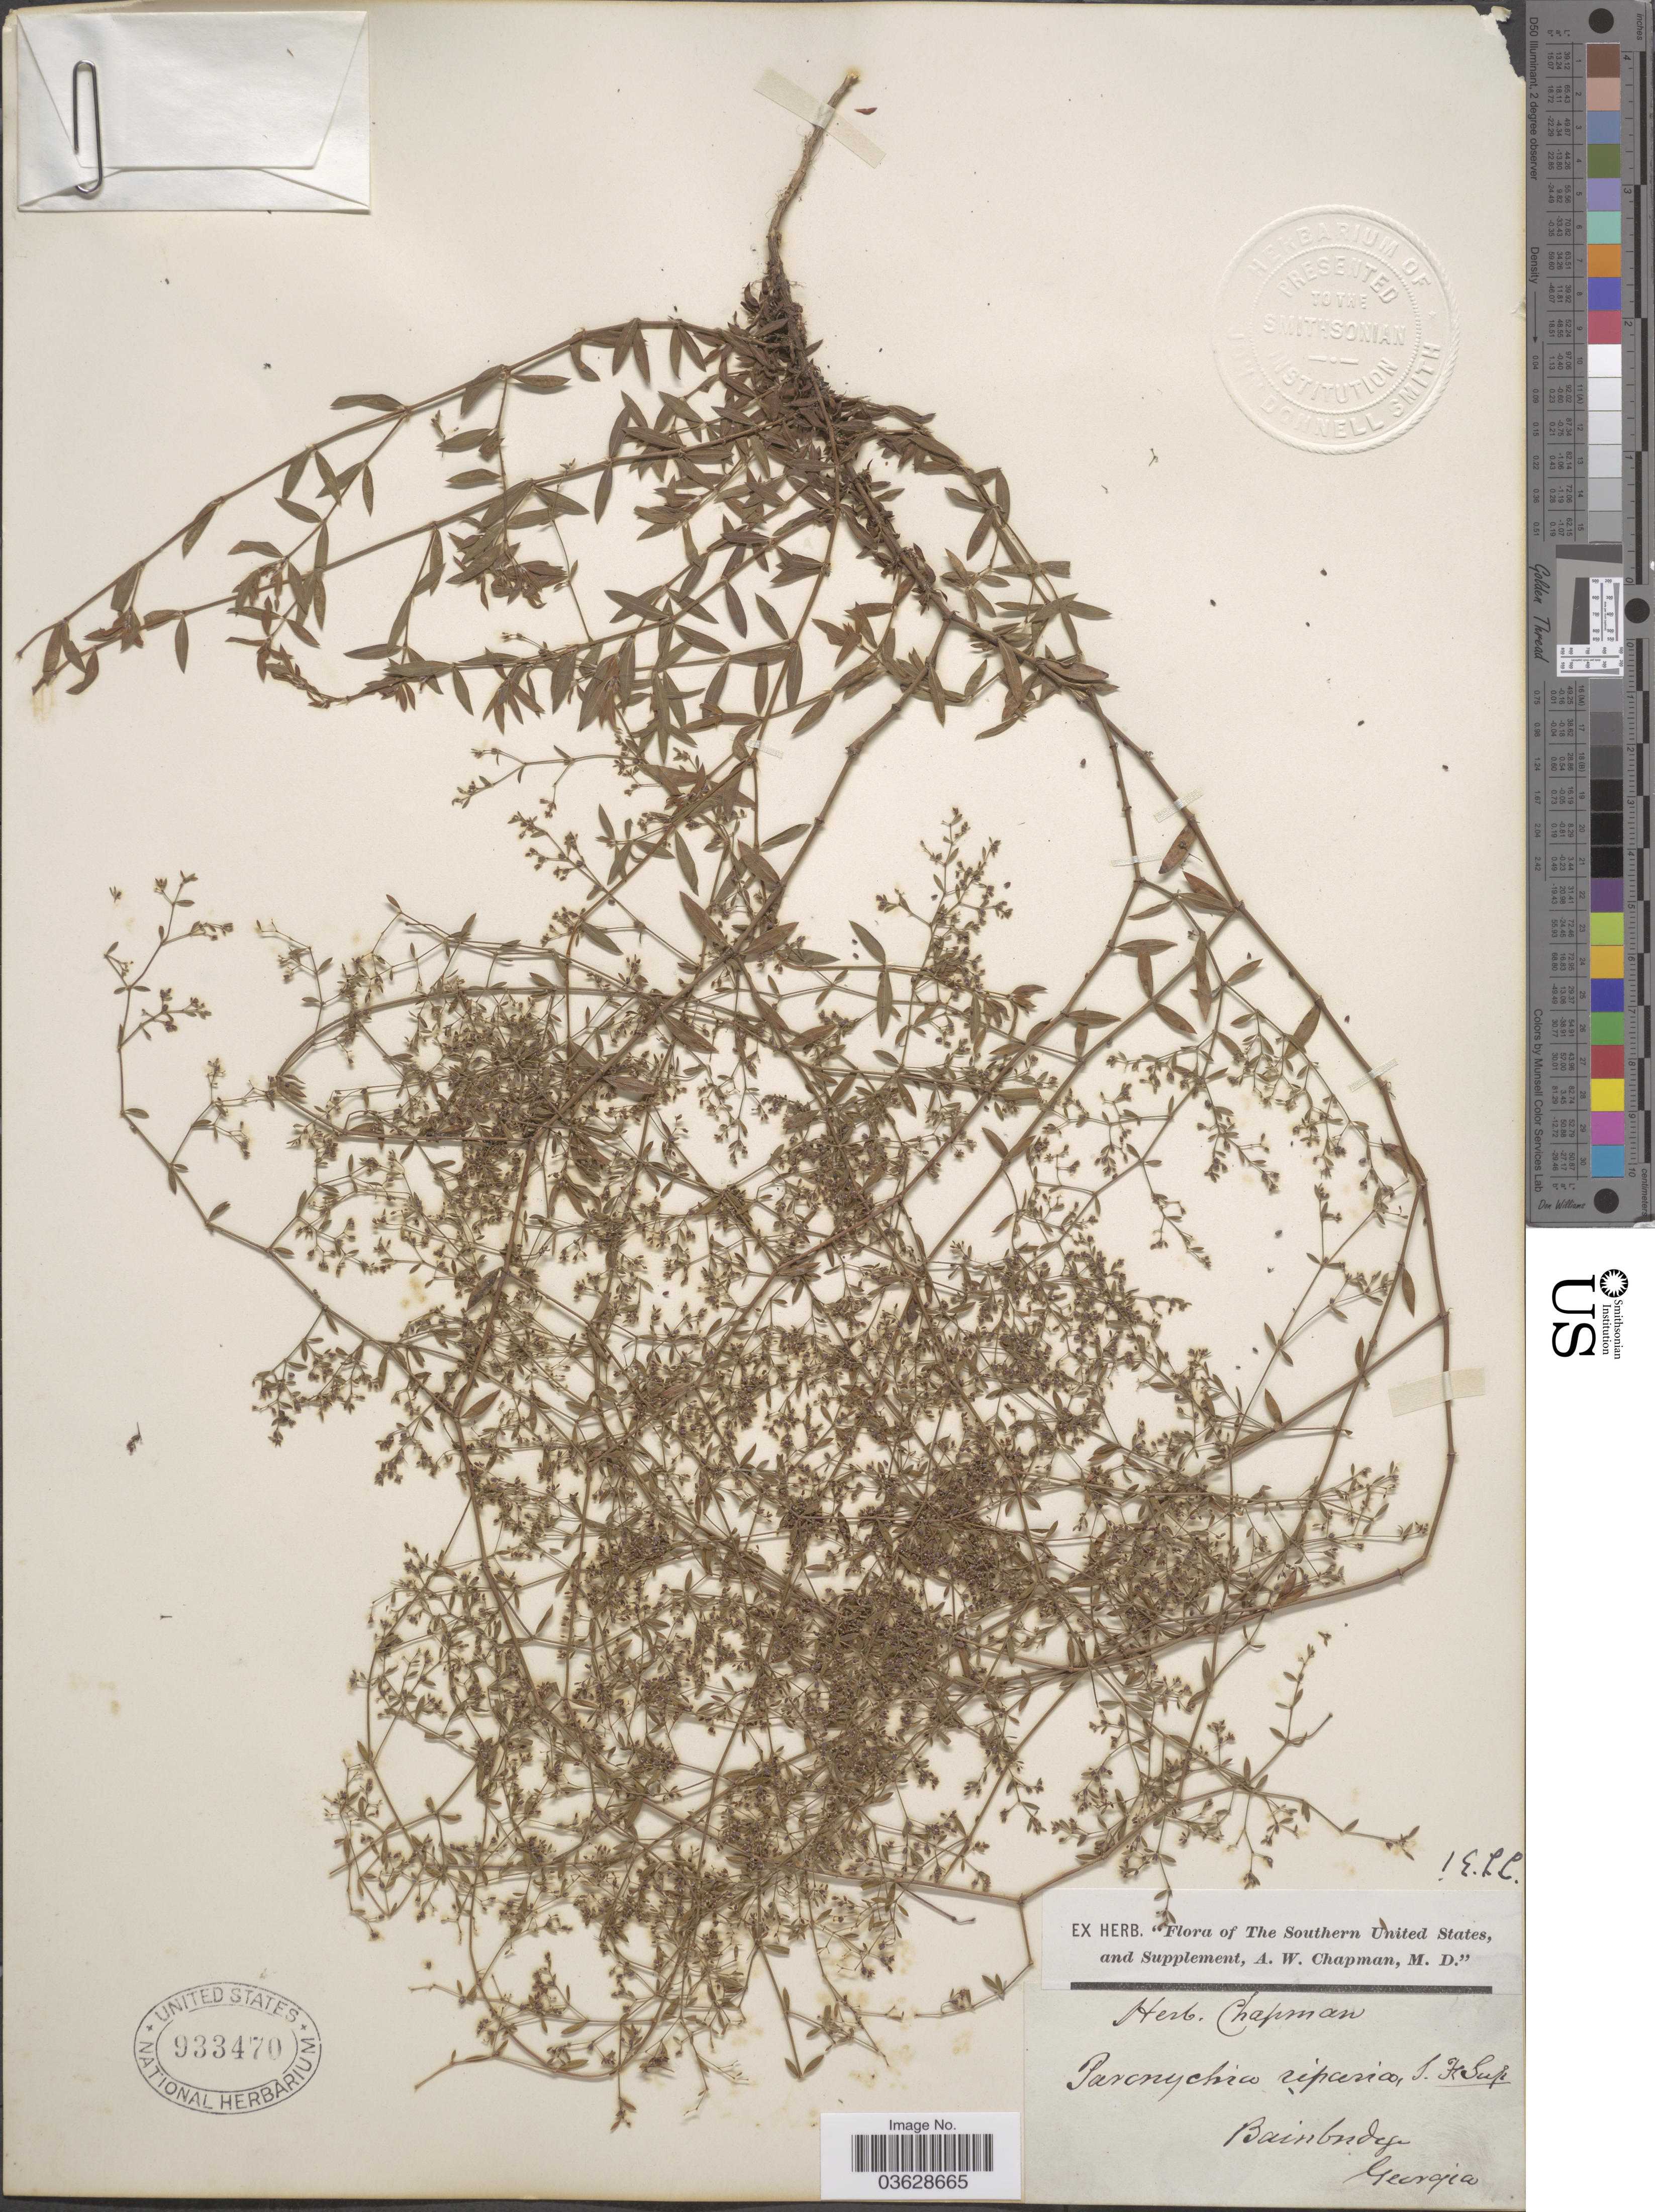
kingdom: Plantae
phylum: Tracheophyta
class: Magnoliopsida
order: Caryophyllales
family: Caryophyllaceae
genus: Paronychia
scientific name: Paronychia baldwinii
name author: (A. Gray & Torr.) Fenzl ex Walp.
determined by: Strong, Mark T., (BOT), Smithsonian Institution - National Museum of Natural History (UNITED STATES)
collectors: ex herb. A.W. Chapman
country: United States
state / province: Georgia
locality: The Southern United States. Bainbridge.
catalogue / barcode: US 933470